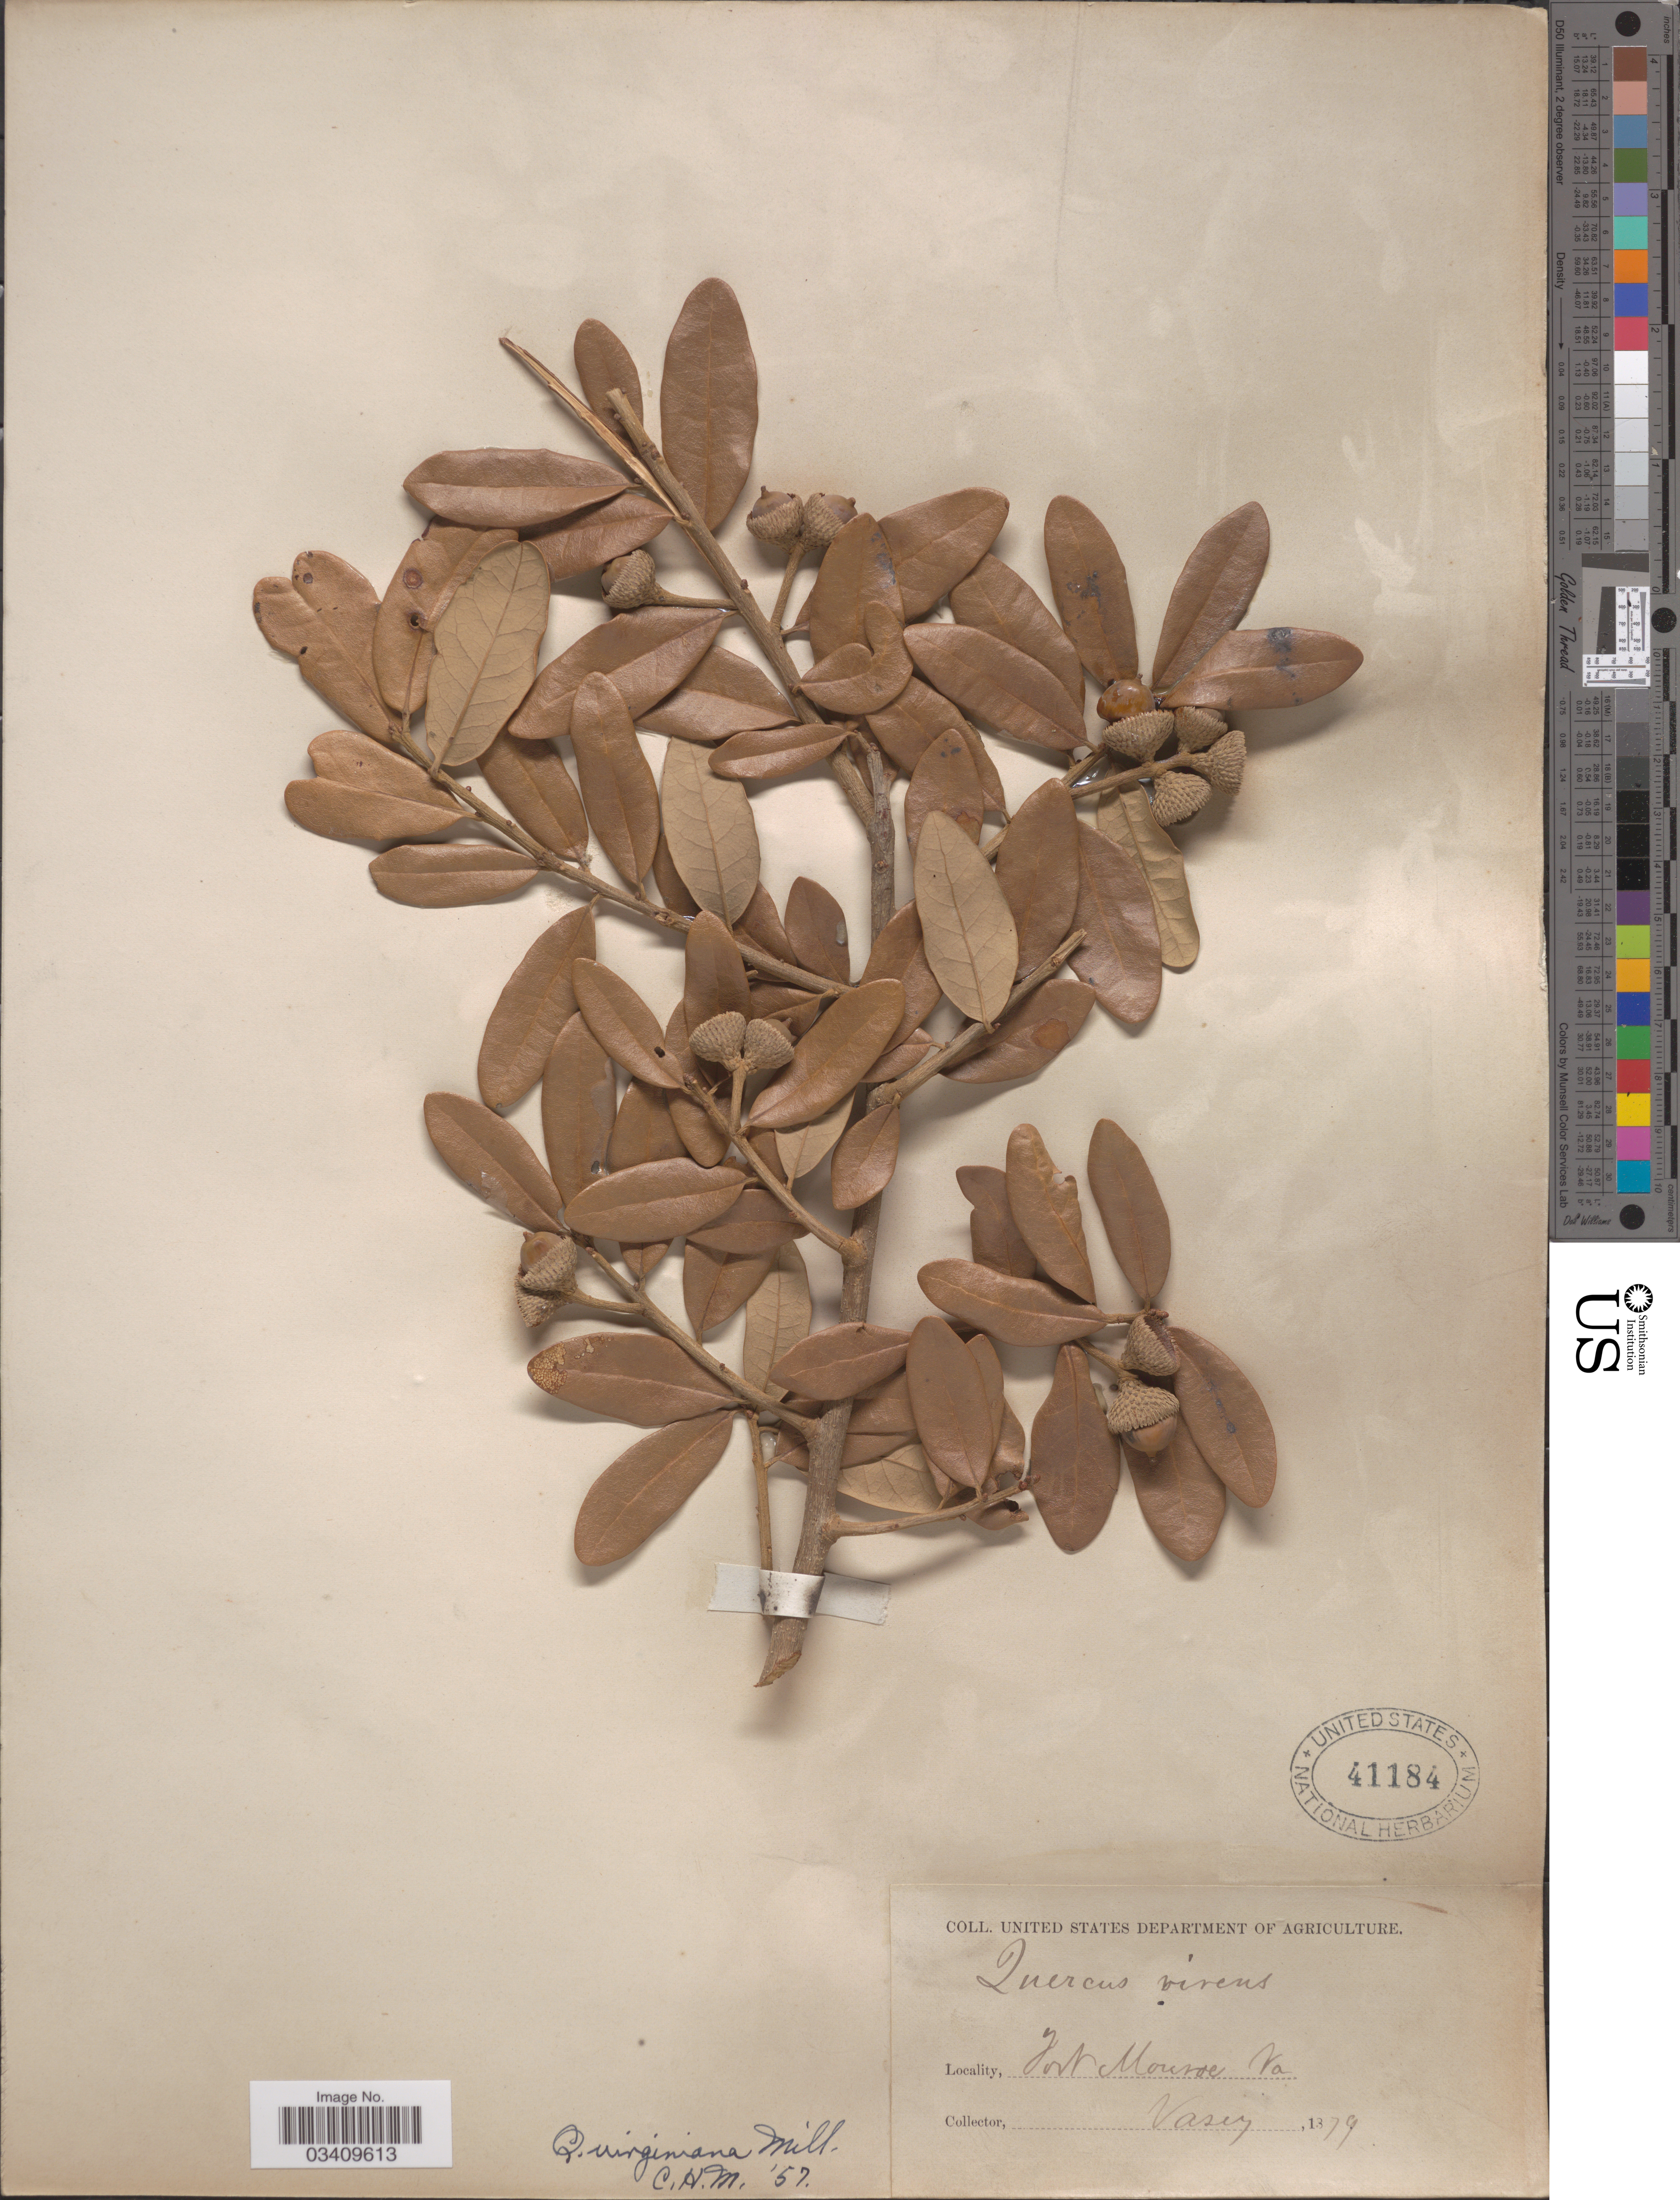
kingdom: Plantae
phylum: Tracheophyta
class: Magnoliopsida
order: Fagales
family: Fagaceae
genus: Quercus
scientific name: Quercus virginiana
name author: Mill.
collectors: Vasey, --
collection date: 1879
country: United States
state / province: Virginia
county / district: City of Hampton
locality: Fort Monroe.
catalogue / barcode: US 41184